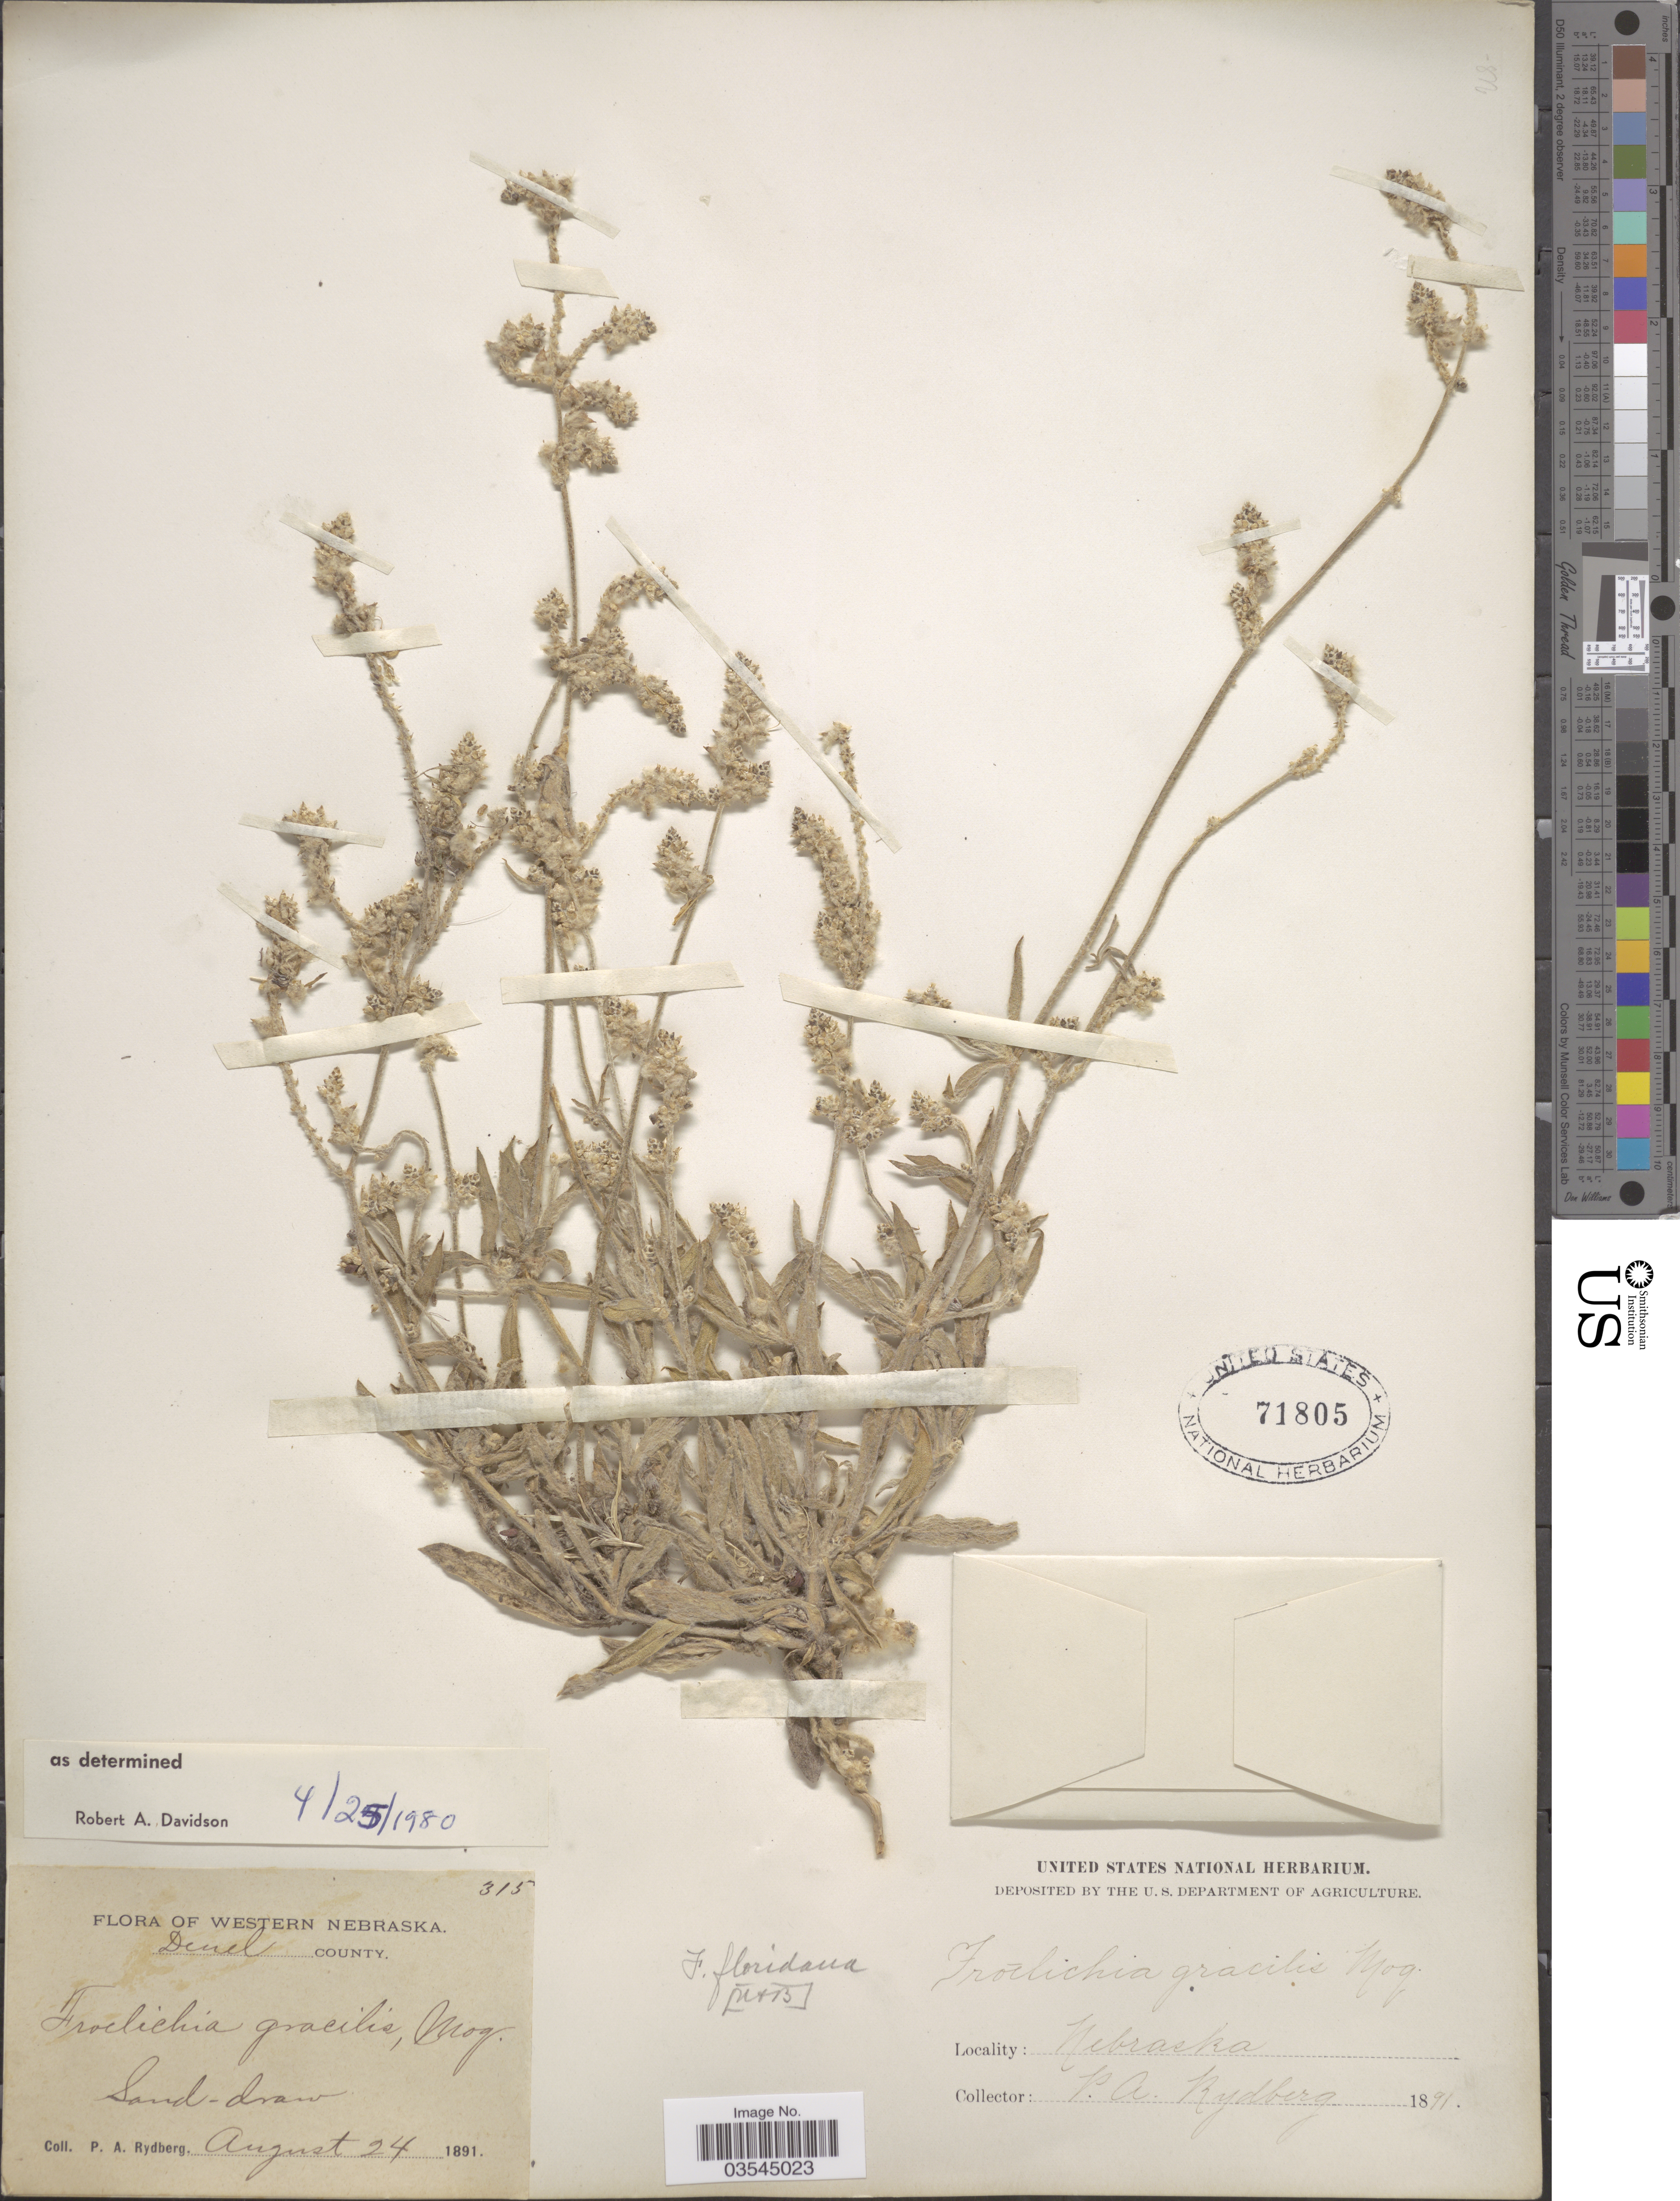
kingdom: Plantae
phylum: Tracheophyta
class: Magnoliopsida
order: Caryophyllales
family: Amaranthaceae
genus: Froelichia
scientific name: Froelichia gracilis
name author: (Hook.) Moq.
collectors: P. A. Rydberg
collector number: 315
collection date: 1891-08-24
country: United States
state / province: Nebraska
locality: Western Nebraska Deuel County.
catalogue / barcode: US 71805